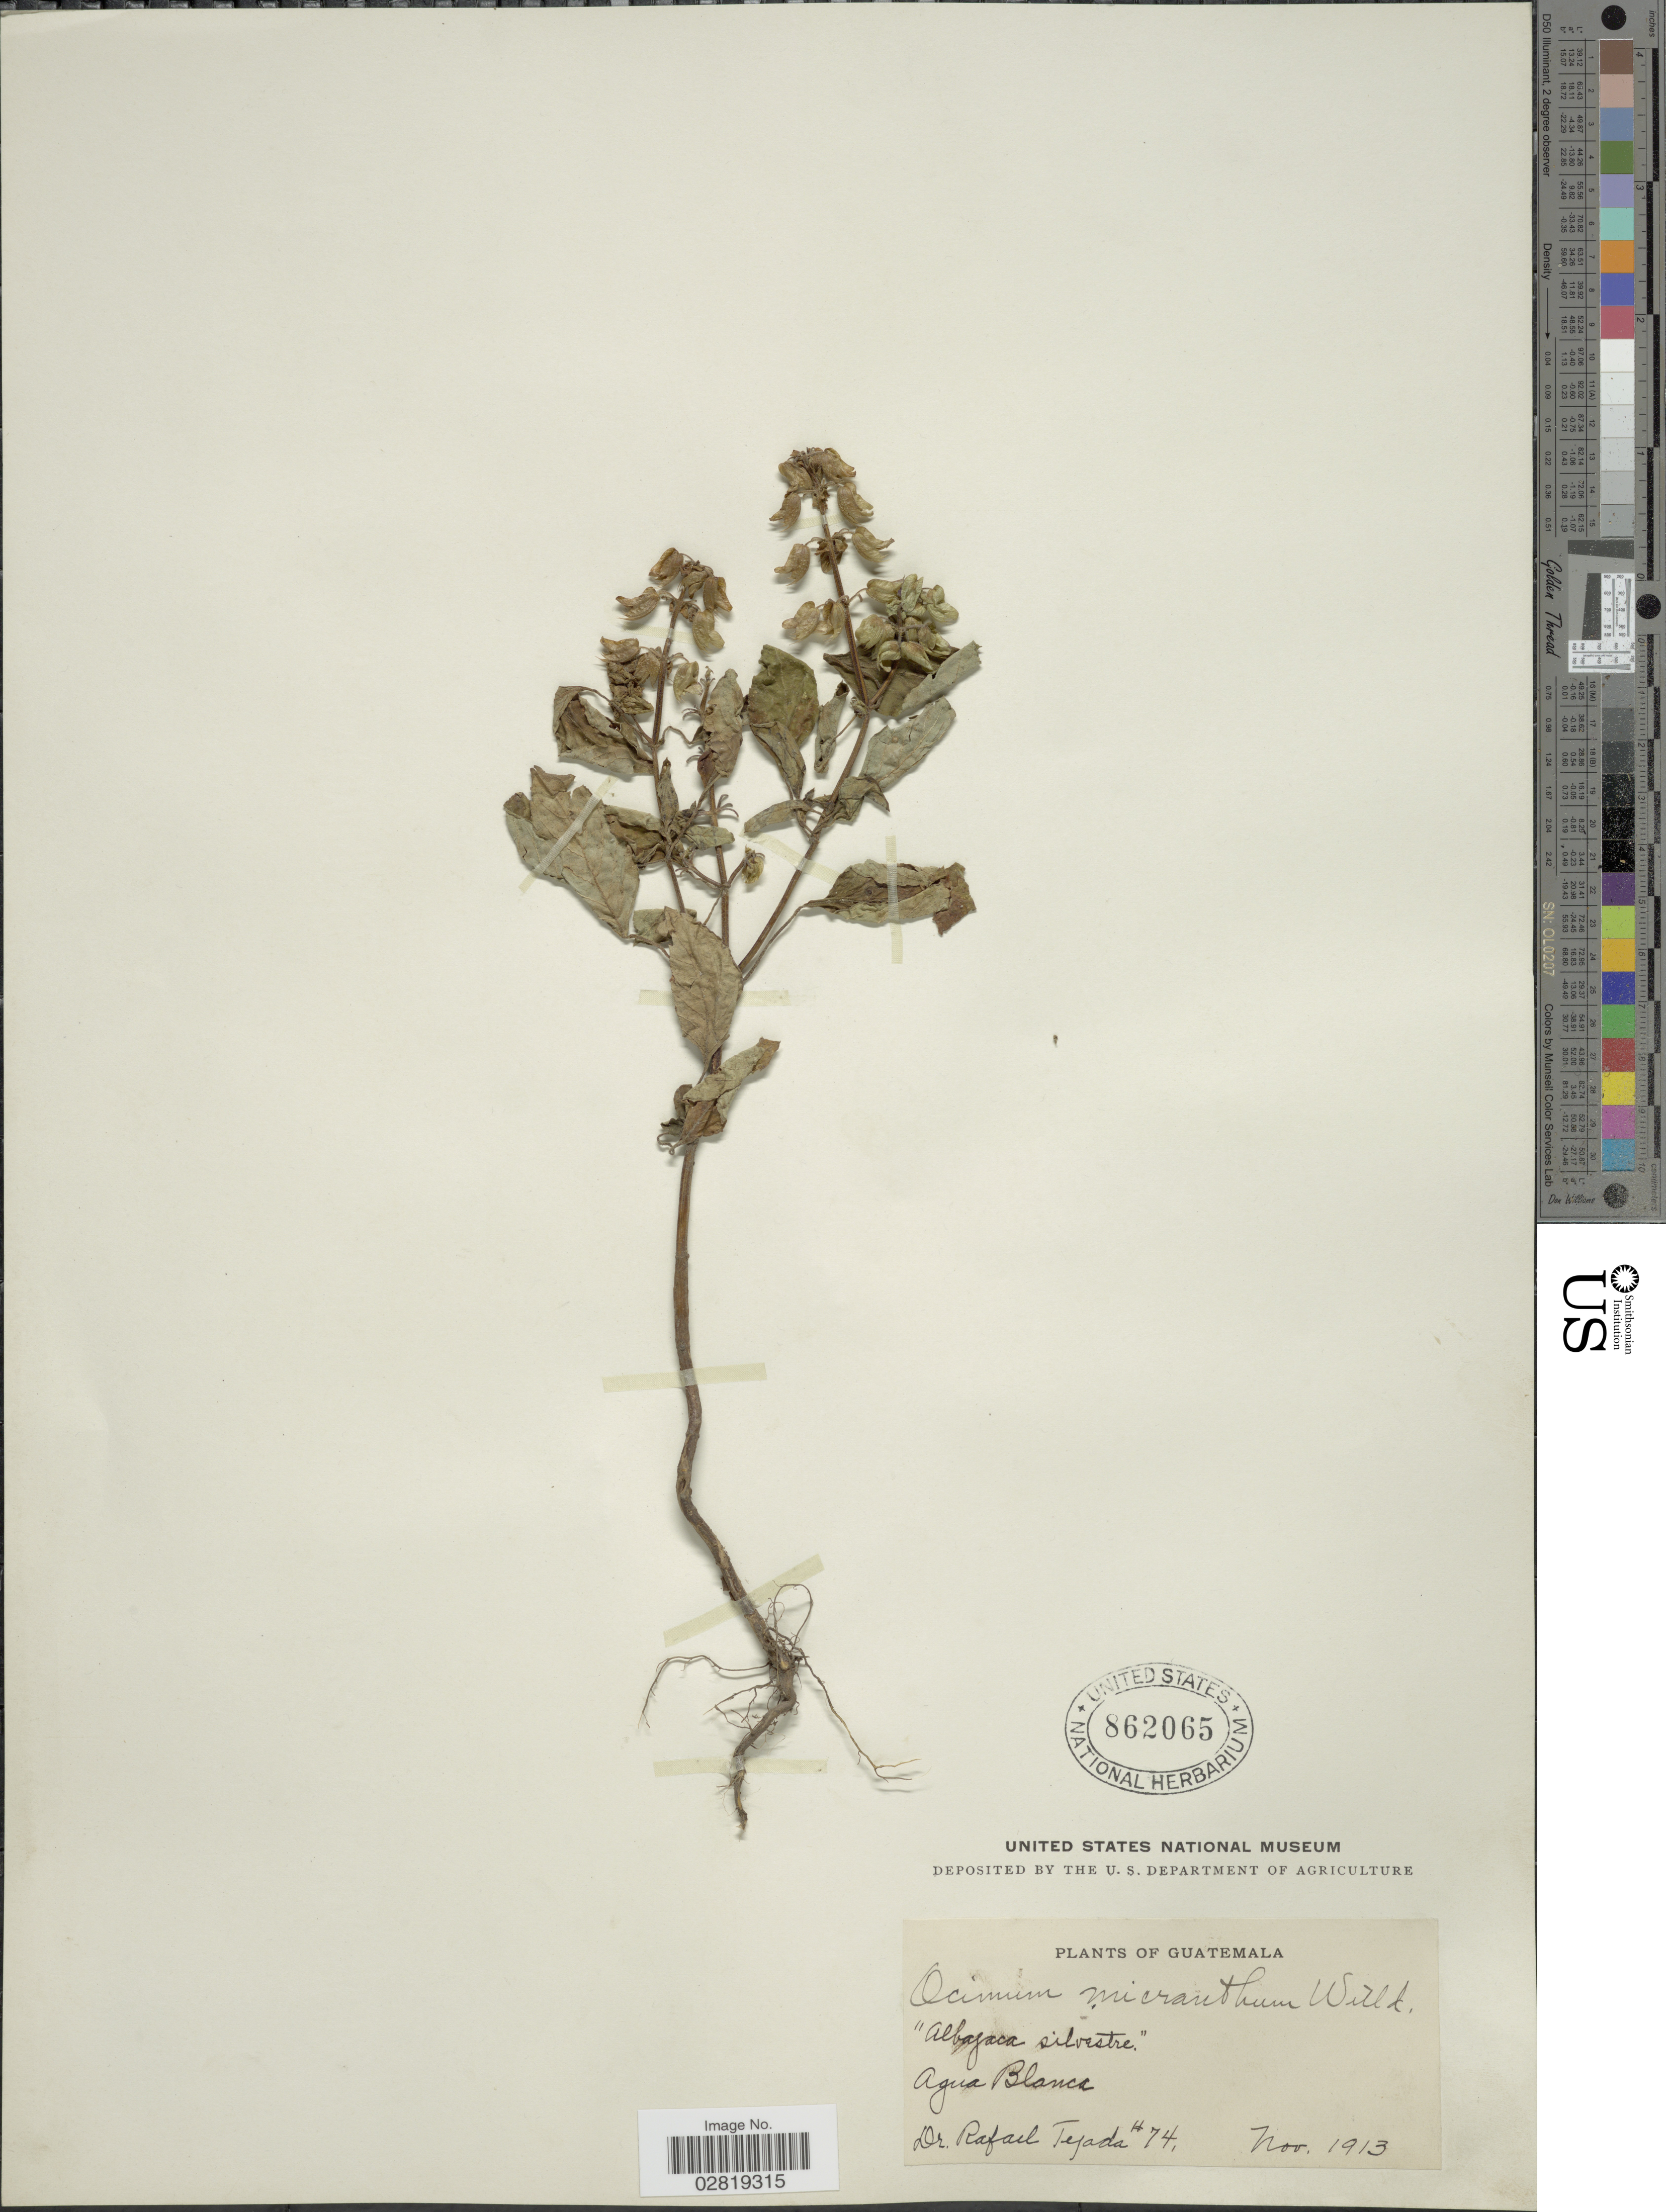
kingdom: Plantae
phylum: Tracheophyta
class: Magnoliopsida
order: Lamiales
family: Lamiaceae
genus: Ocimum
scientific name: Ocimum campechianum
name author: Mill.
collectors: R. Tejada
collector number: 74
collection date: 1913-11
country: Guatemala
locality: Agua Blanca.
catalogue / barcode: US 862065